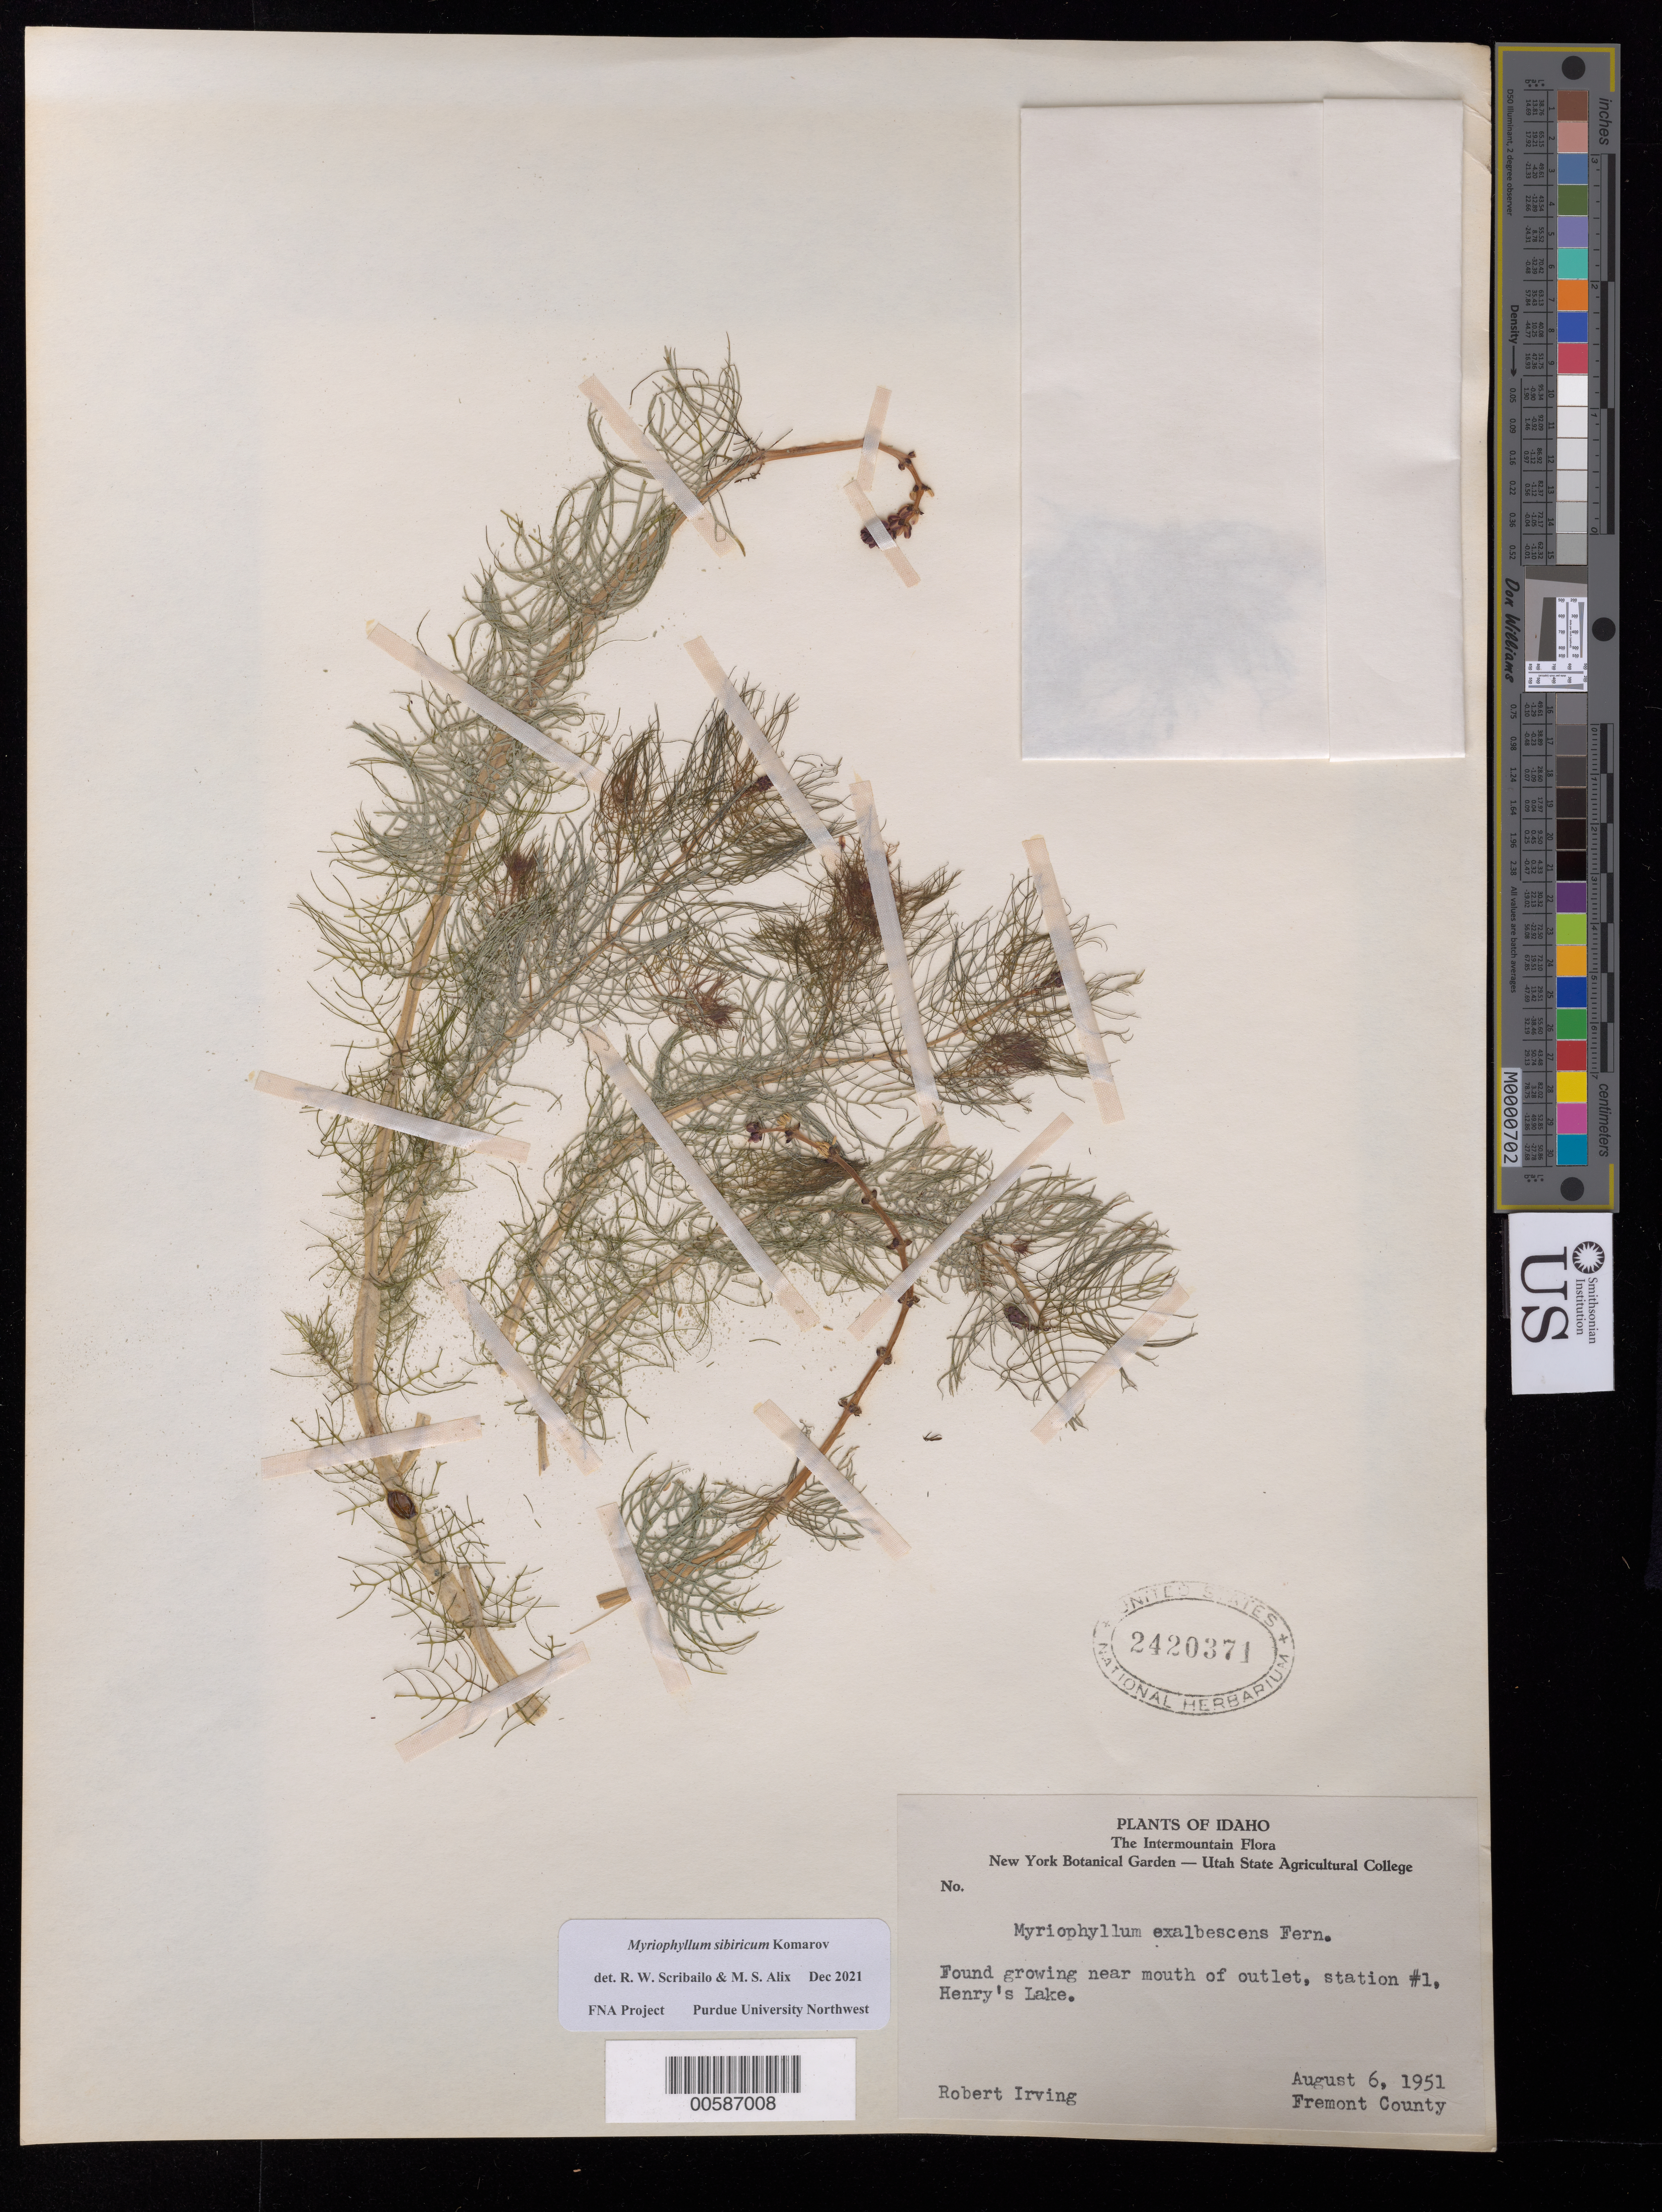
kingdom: Plantae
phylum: Tracheophyta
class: Magnoliopsida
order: Saxifragales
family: Haloragaceae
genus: Myriophyllum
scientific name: Myriophyllum sibiricum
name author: Kom.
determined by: Scribailo, R. W.; Alix, M. S.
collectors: R. Irving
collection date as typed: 06 Aug 1951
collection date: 1951-08-06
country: United States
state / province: Idaho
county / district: Fremont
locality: Henry's Lake, station #1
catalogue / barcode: US 2420371